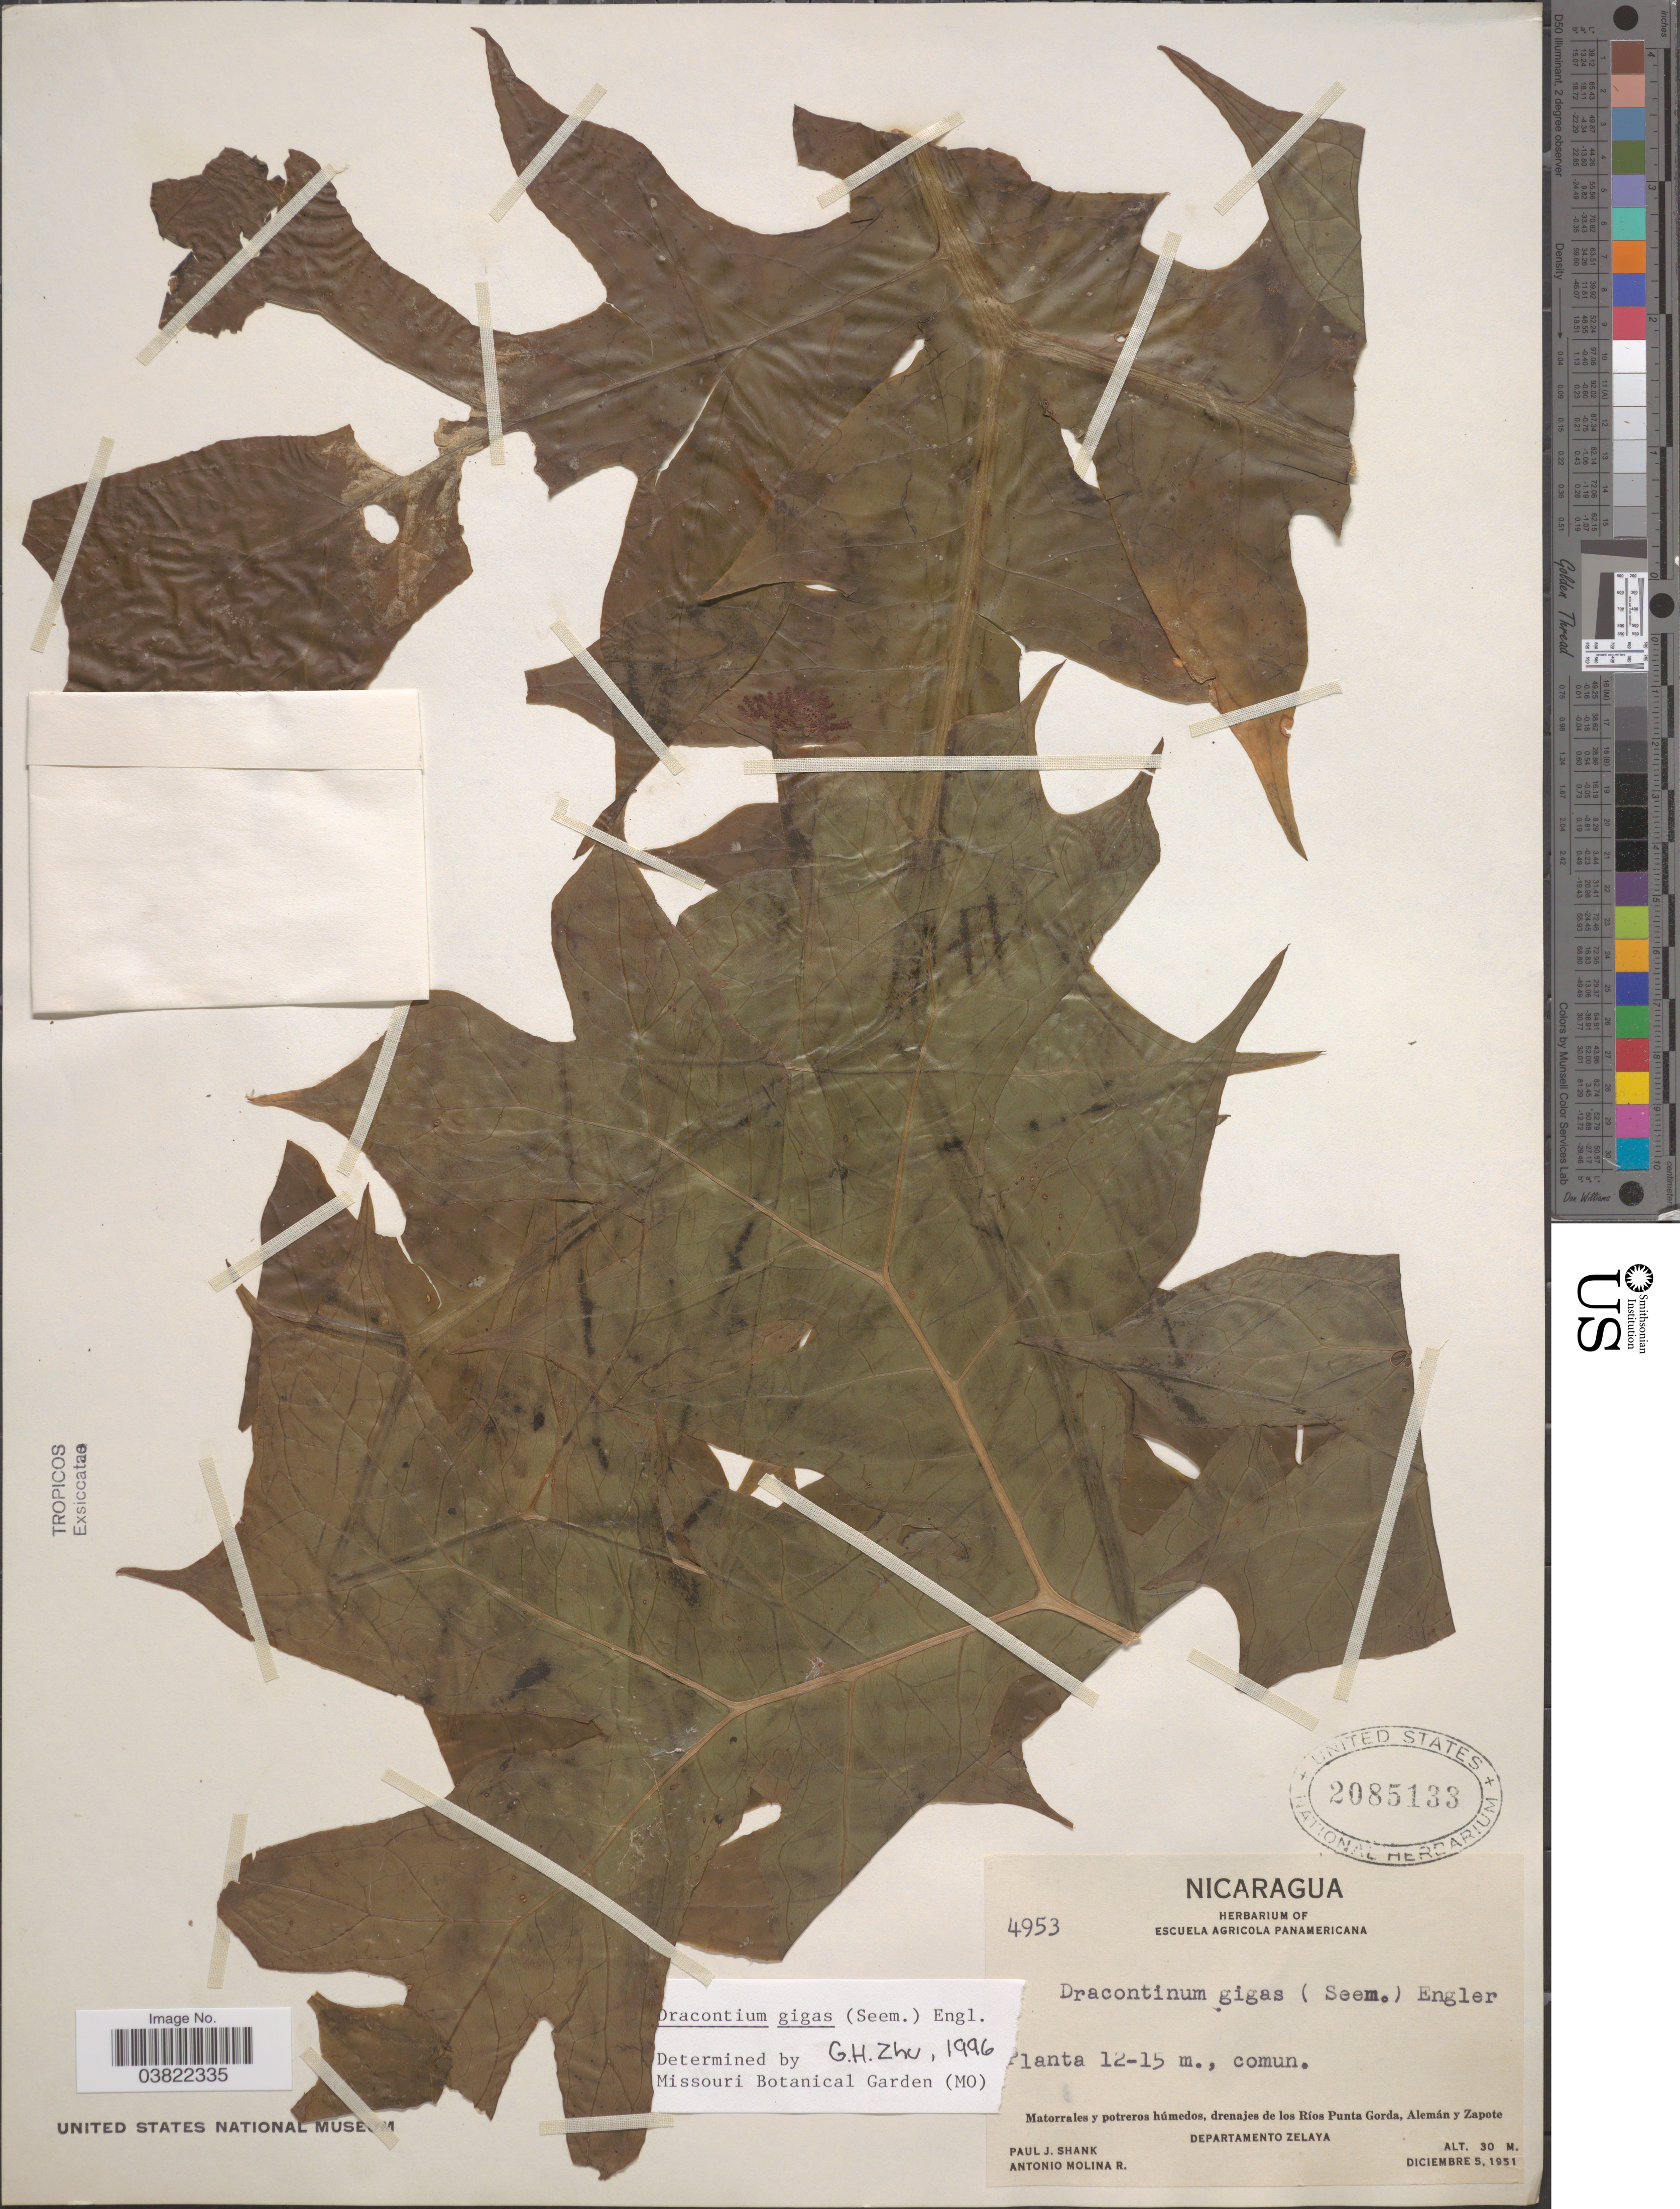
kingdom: Plantae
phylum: Tracheophyta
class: Liliopsida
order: Alismatales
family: Araceae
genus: Dracontium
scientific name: Dracontium gigas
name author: (Seem.) Engl.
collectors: P. J. Shank & A. Molina R.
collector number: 4953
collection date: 1951-12-05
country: Nicaragua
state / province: Atlántico Sur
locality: Matorrales y potreros húmedos, drenajes de los Ríos Punta Gorda, Alemán y Zapote. Departamento Zelaya.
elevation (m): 30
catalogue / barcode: US 2085133